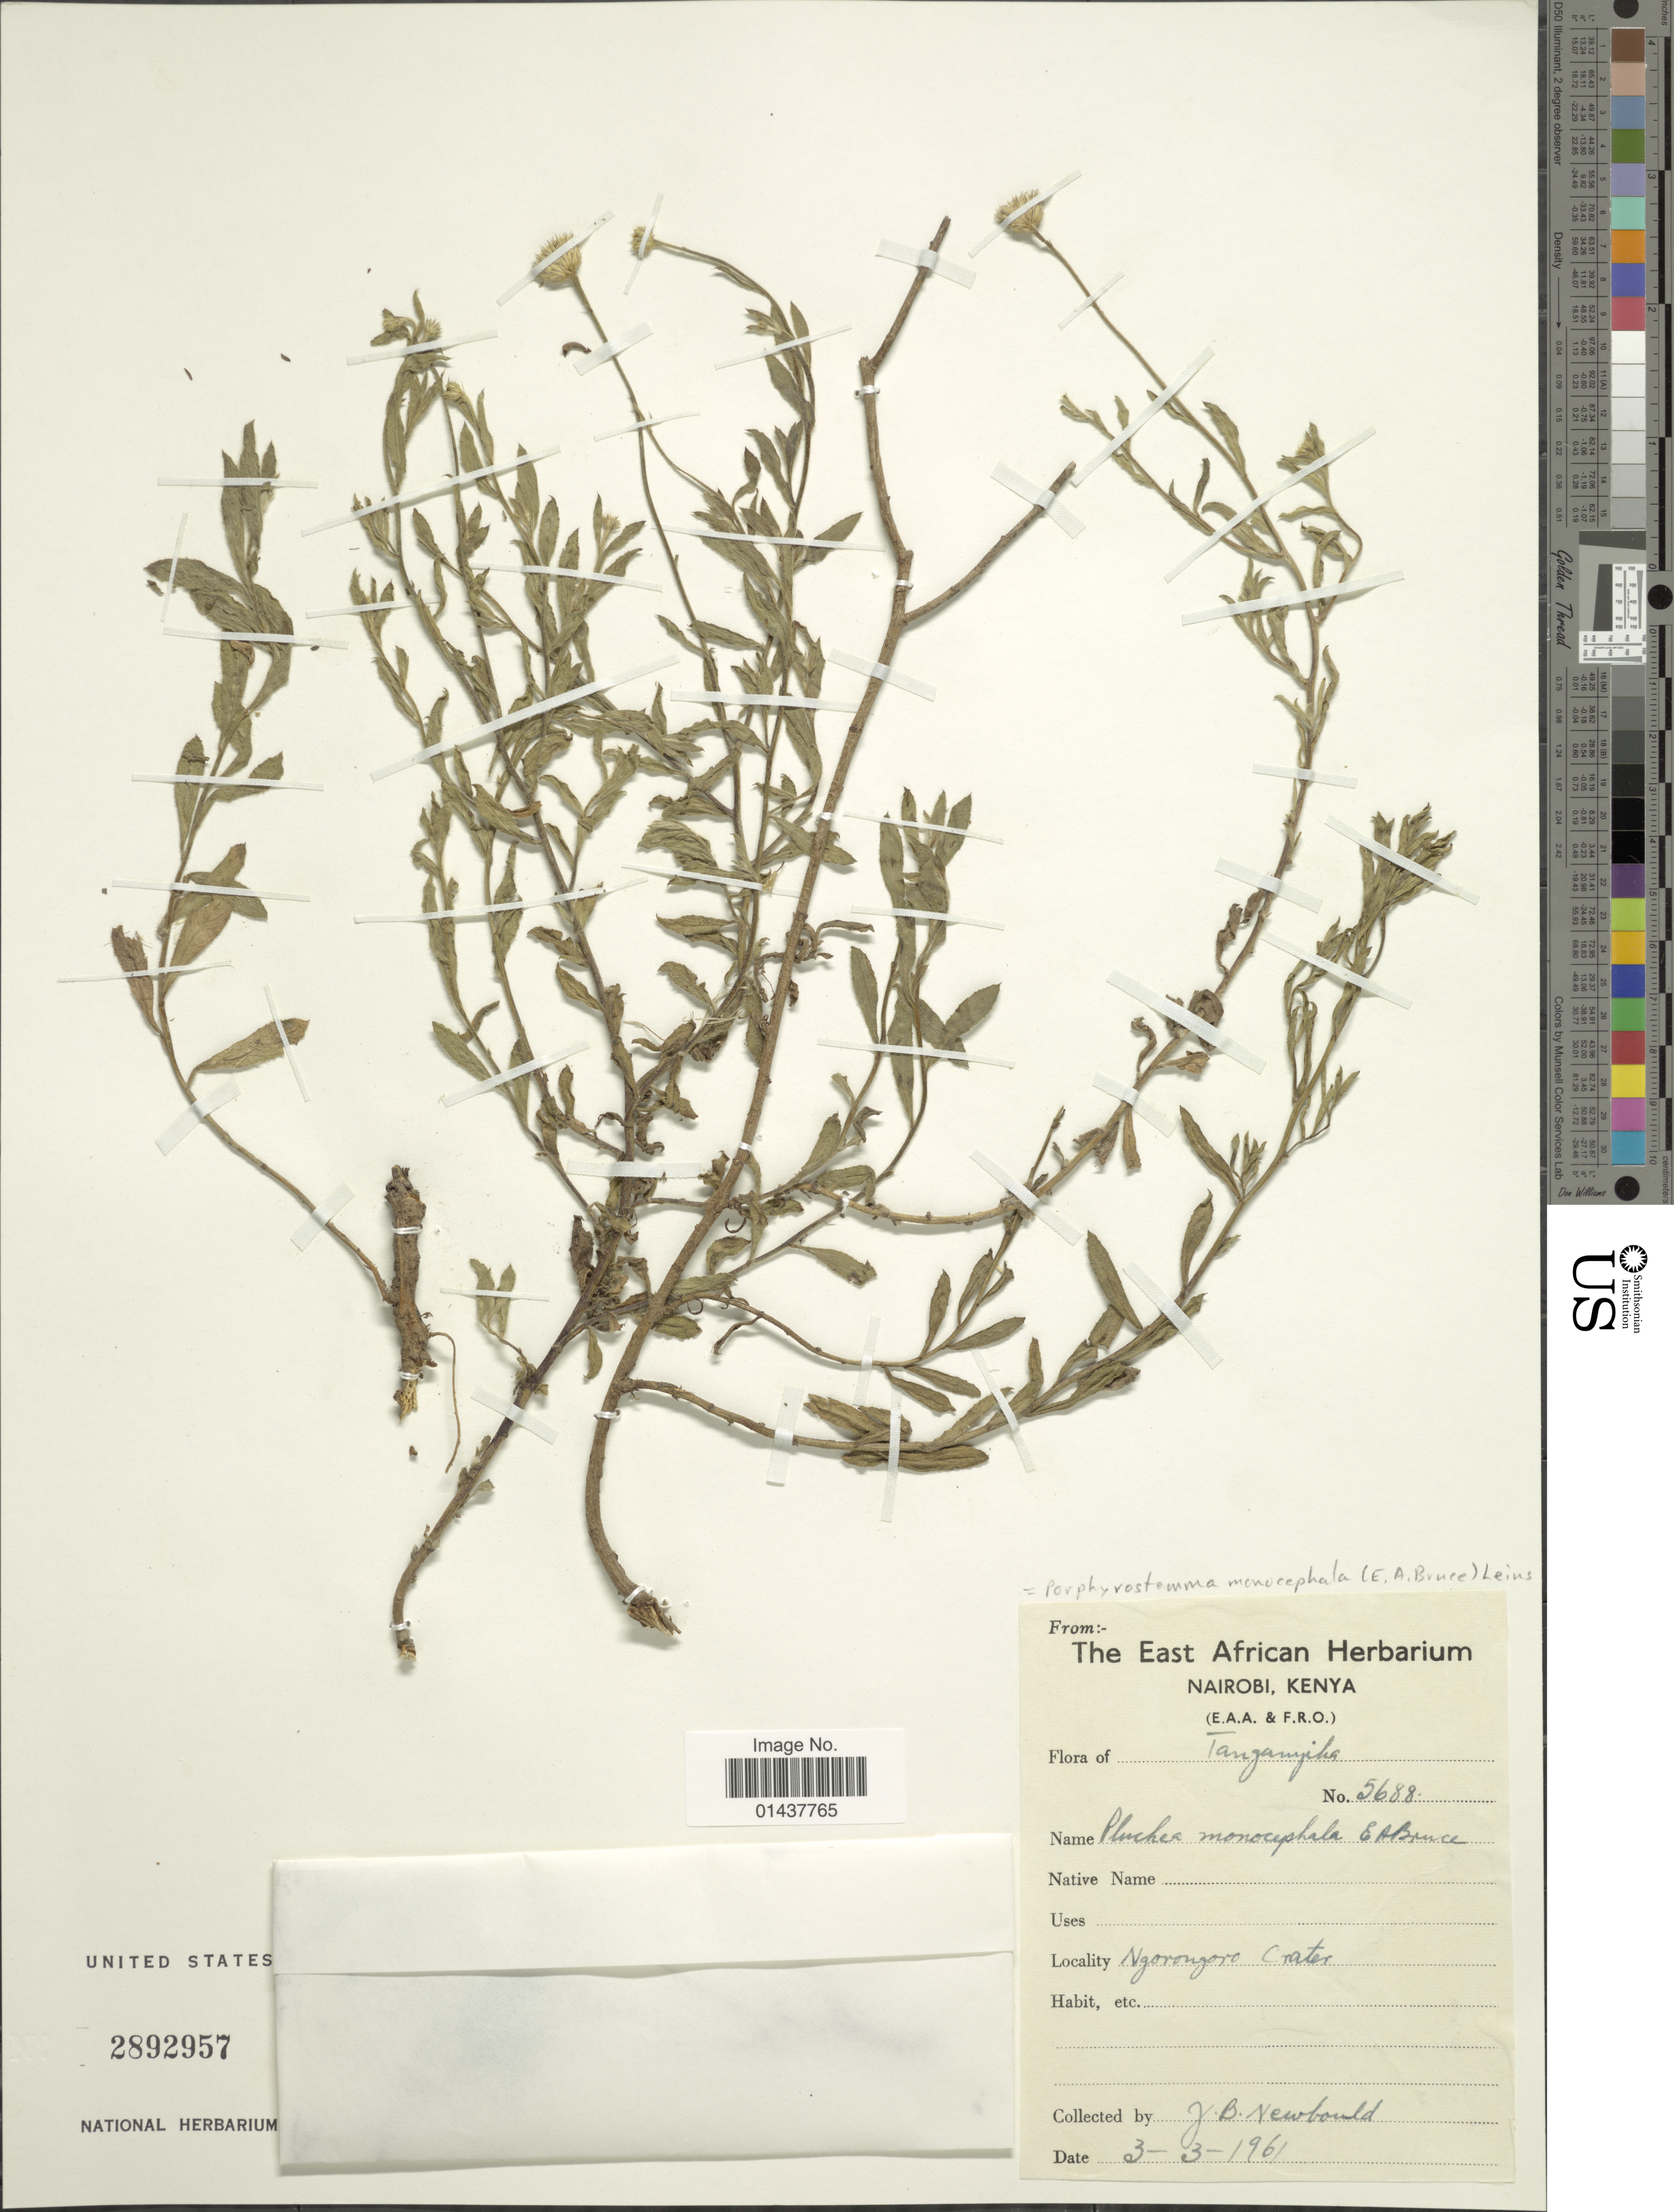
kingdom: Plantae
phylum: Tracheophyta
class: Magnoliopsida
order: Asterales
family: Asteraceae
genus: Porphyrostemma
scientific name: Porphyrostemma monocephala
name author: (E.A. Bruce) Leins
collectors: J. Newbould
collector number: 5688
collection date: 1961-03-03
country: Tanzania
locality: Tanganyika, Ngorongoro Crater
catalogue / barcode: US 2892957